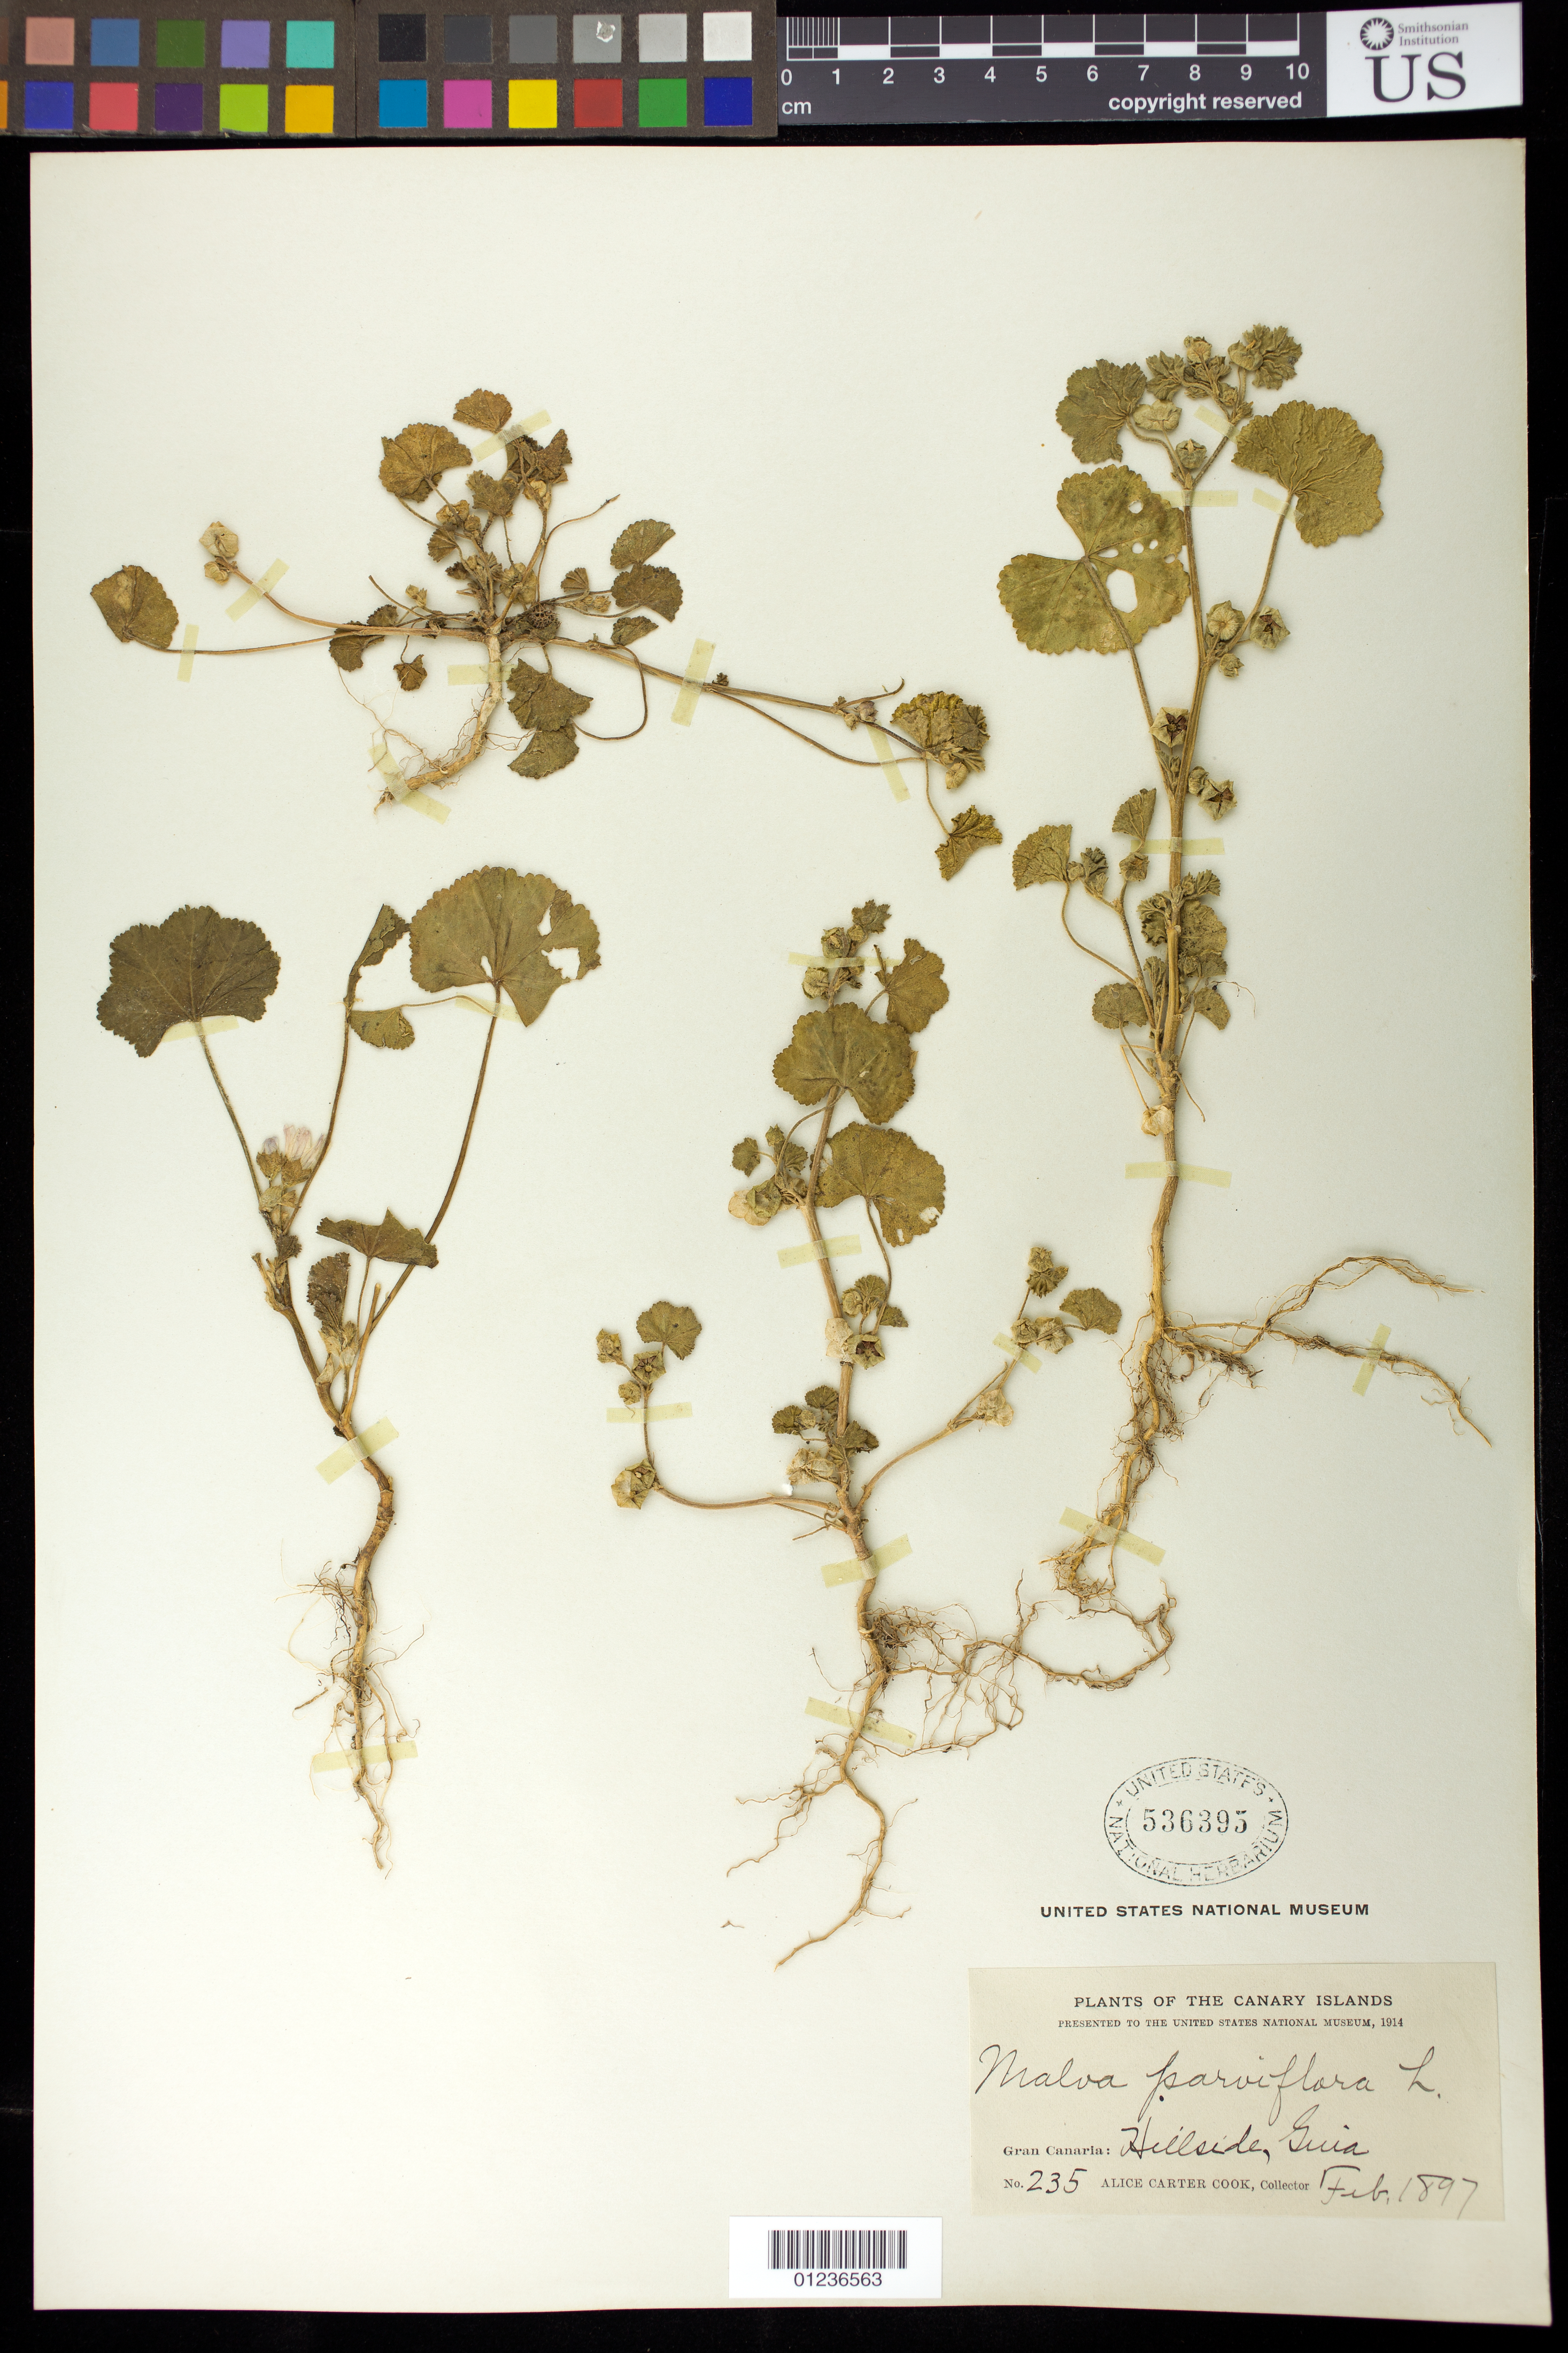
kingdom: Plantae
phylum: Tracheophyta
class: Magnoliopsida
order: Malvales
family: Malvaceae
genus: Malva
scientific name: Malva parviflora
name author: L.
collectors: Alice C. Cook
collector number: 235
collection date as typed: Feb 1897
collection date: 1897-02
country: Spain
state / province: Canarias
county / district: Las Palmas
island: Grand Canary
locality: Gran Canaria.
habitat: Hillside.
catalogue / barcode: US 536395